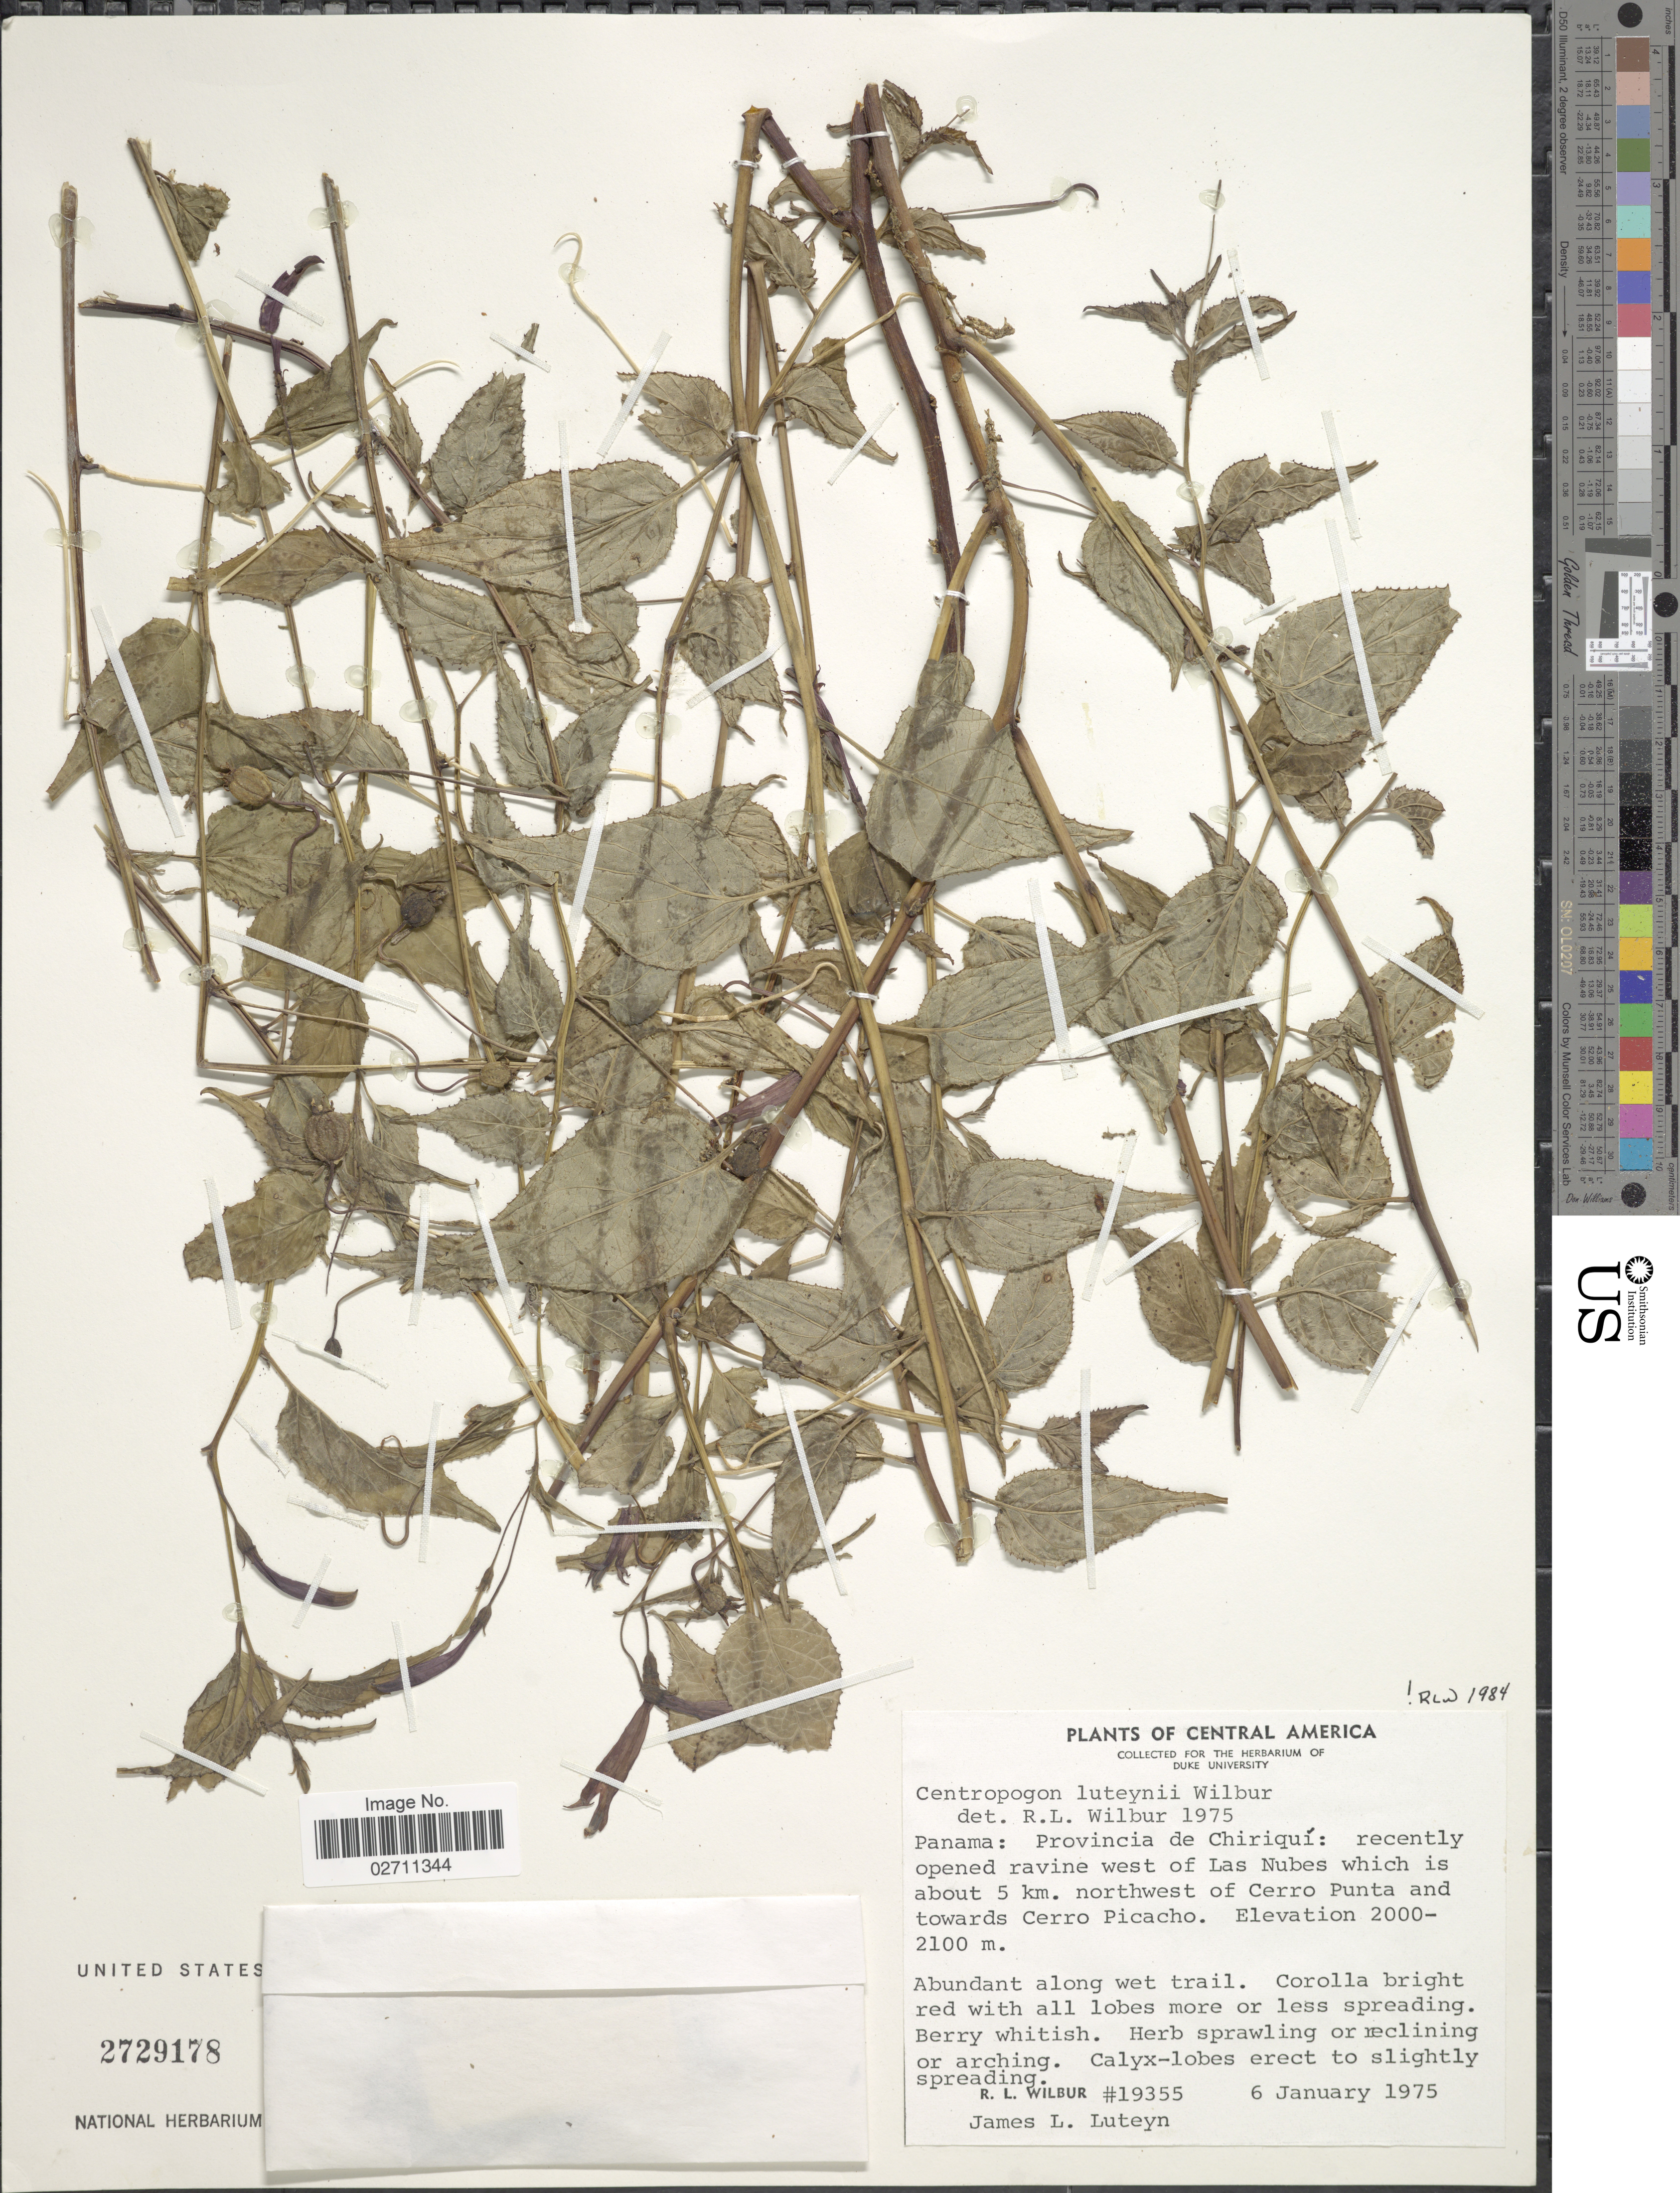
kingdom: Plantae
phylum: Tracheophyta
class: Magnoliopsida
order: Asterales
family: Campanulaceae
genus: Centropogon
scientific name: Centropogon luteynii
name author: Wilbur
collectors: R. L. Wilbur & J. L. Luteyn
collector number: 19355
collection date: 1975-01-06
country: Panama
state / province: Chiriqui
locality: Recently opened ravine west of Las Nubes which is about 5 km. northwest of Cerro Punta and towards Cerro Picacho.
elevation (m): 2000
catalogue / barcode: US 2729178